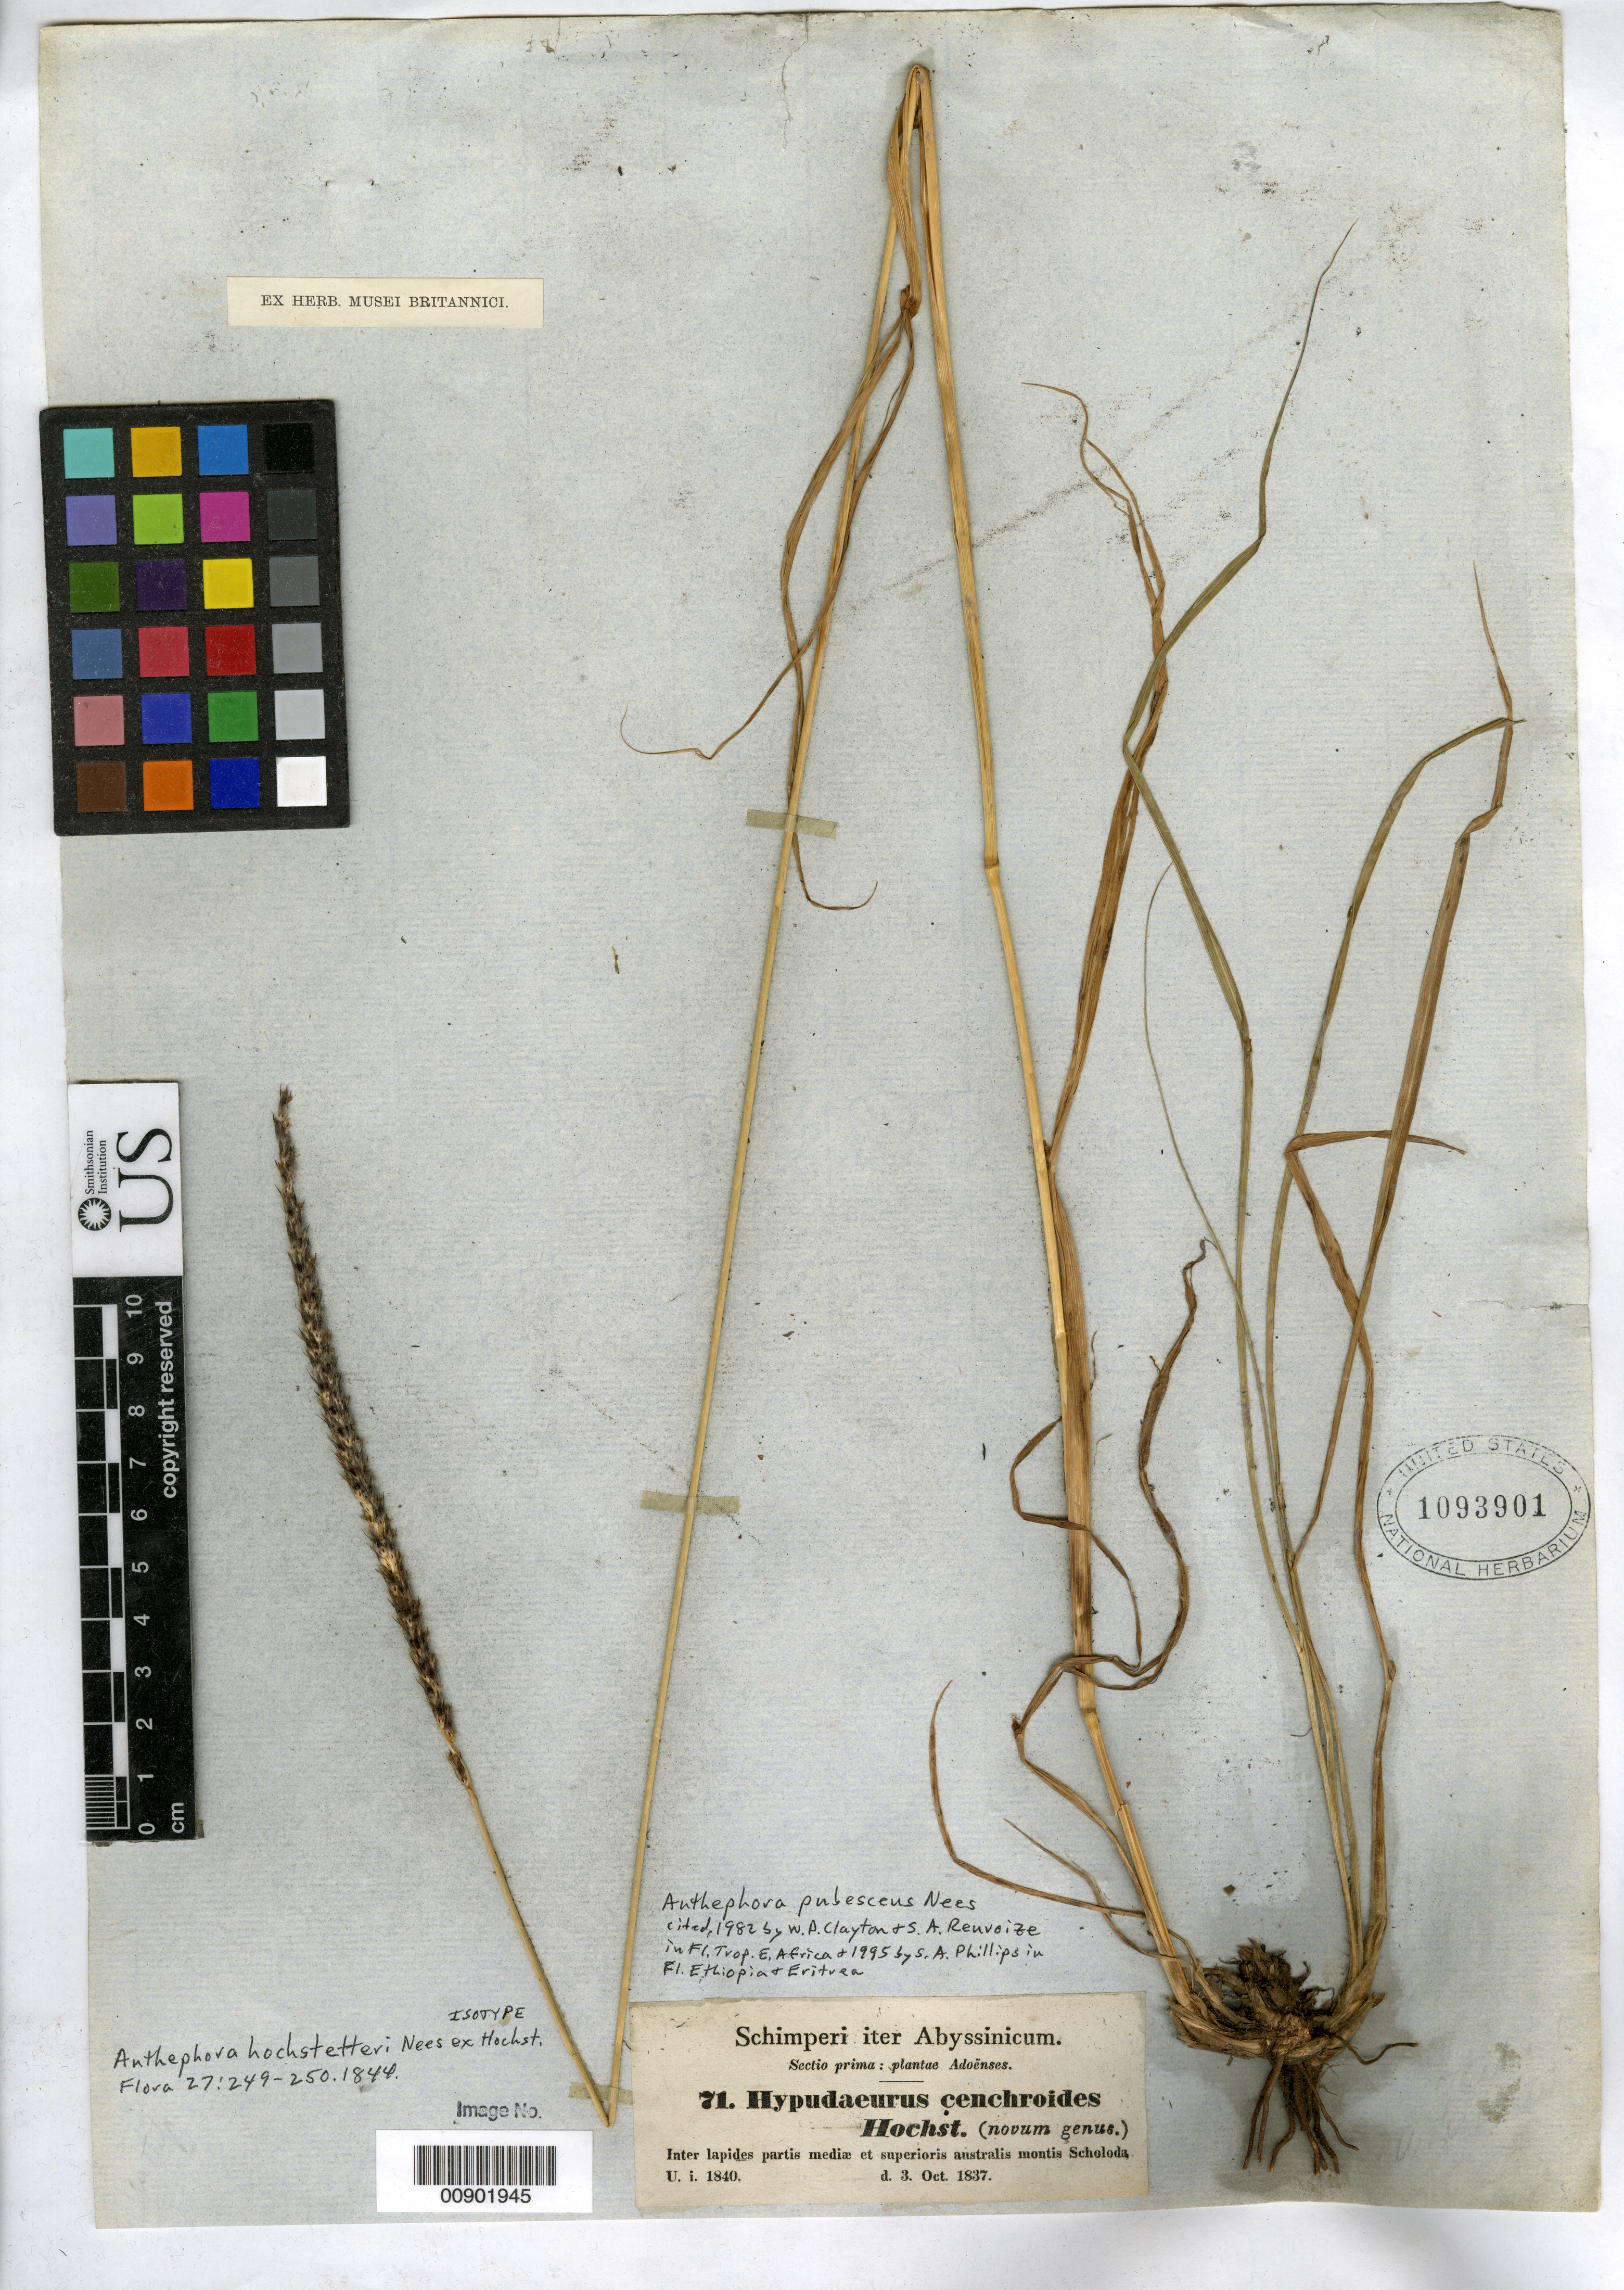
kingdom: Plantae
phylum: Tracheophyta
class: Liliopsida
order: Poales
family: Poaceae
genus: Anthephora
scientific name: Anthephora hochstetteri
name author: Nees ex Hochst.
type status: Isotype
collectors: G. W. Schimper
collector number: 71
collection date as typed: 03 Oct 1837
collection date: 1837-10-03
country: Ethiopia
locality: Inter lapides partis mediae et superioris australis montis Scholoda.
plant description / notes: Currently accepted name as cited by W.D. Clayton & S.A. Renvoize in Fl. Trop. E. Africa (1982) & S.A. Phillips in Fl. Ethiopia & Eritrea (1995).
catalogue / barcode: US 1093901